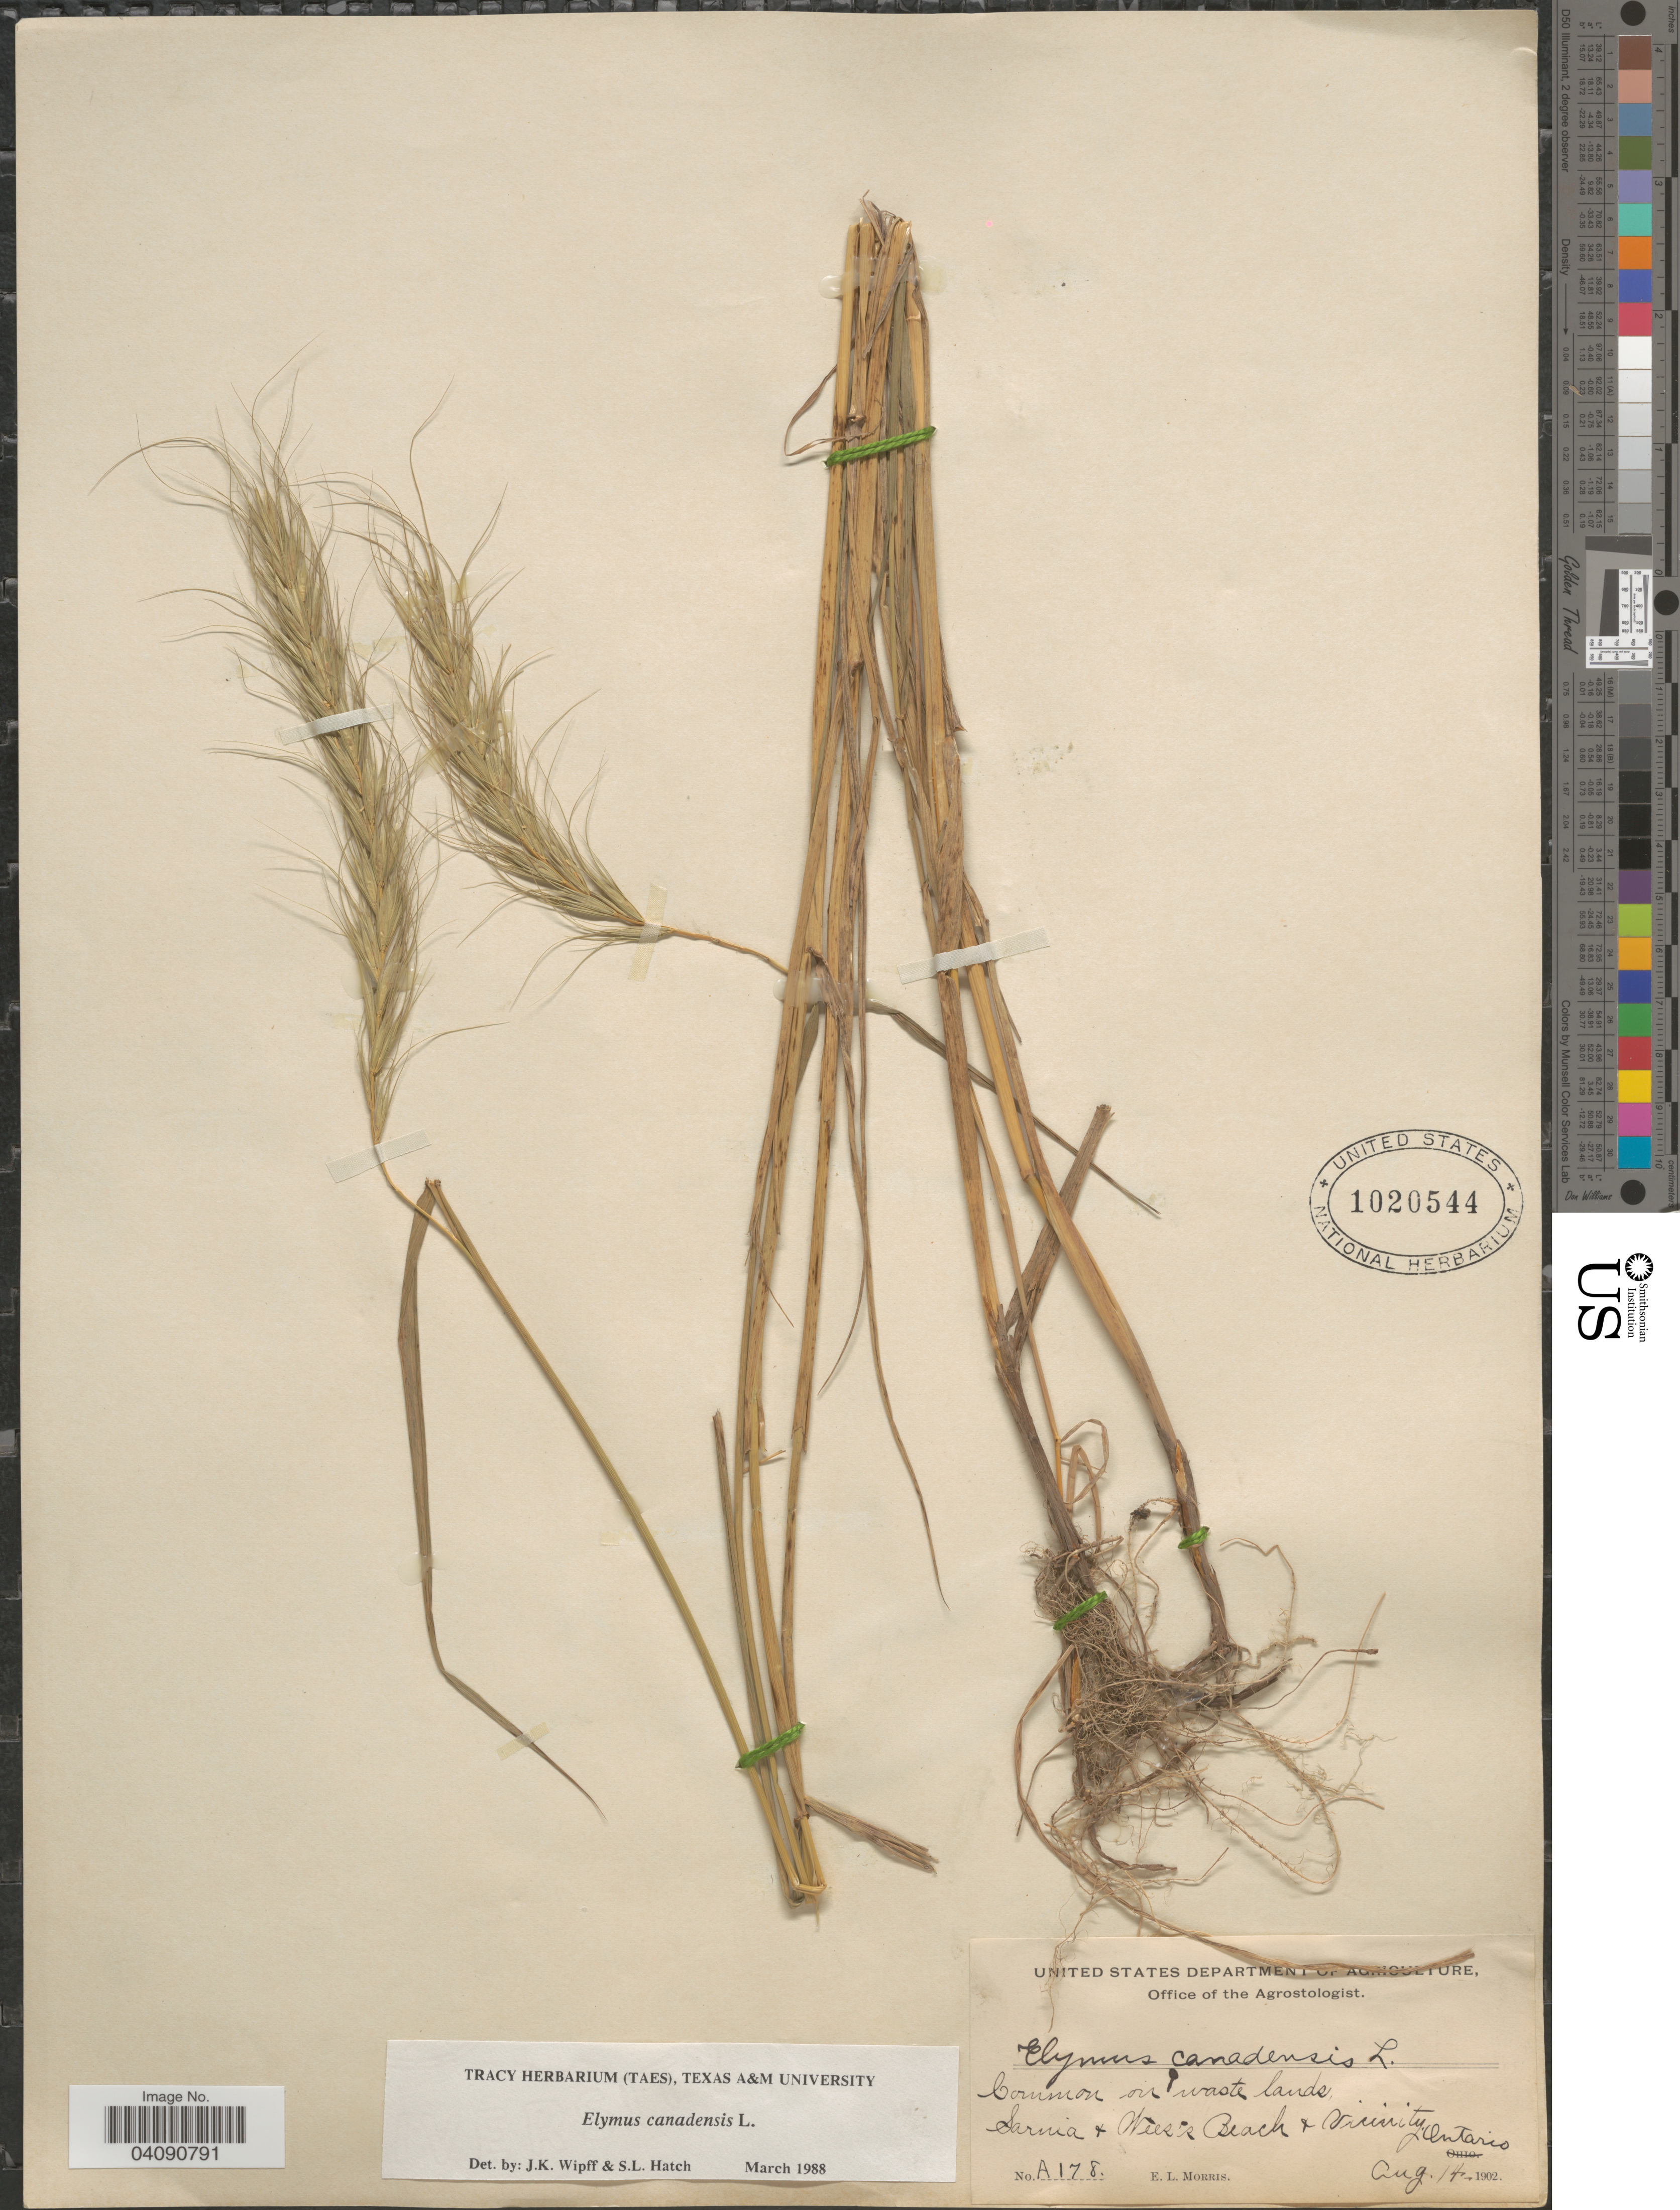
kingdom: Plantae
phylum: Tracheophyta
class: Liliopsida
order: Poales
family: Poaceae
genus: Elymus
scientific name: Elymus canadensis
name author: L.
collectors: E. Morris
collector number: A178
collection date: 1902-08-14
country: Canada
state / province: Ontario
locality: Common on waste lands. Sarnia + Wees's Beach + Vicinity.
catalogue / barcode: US 1020544